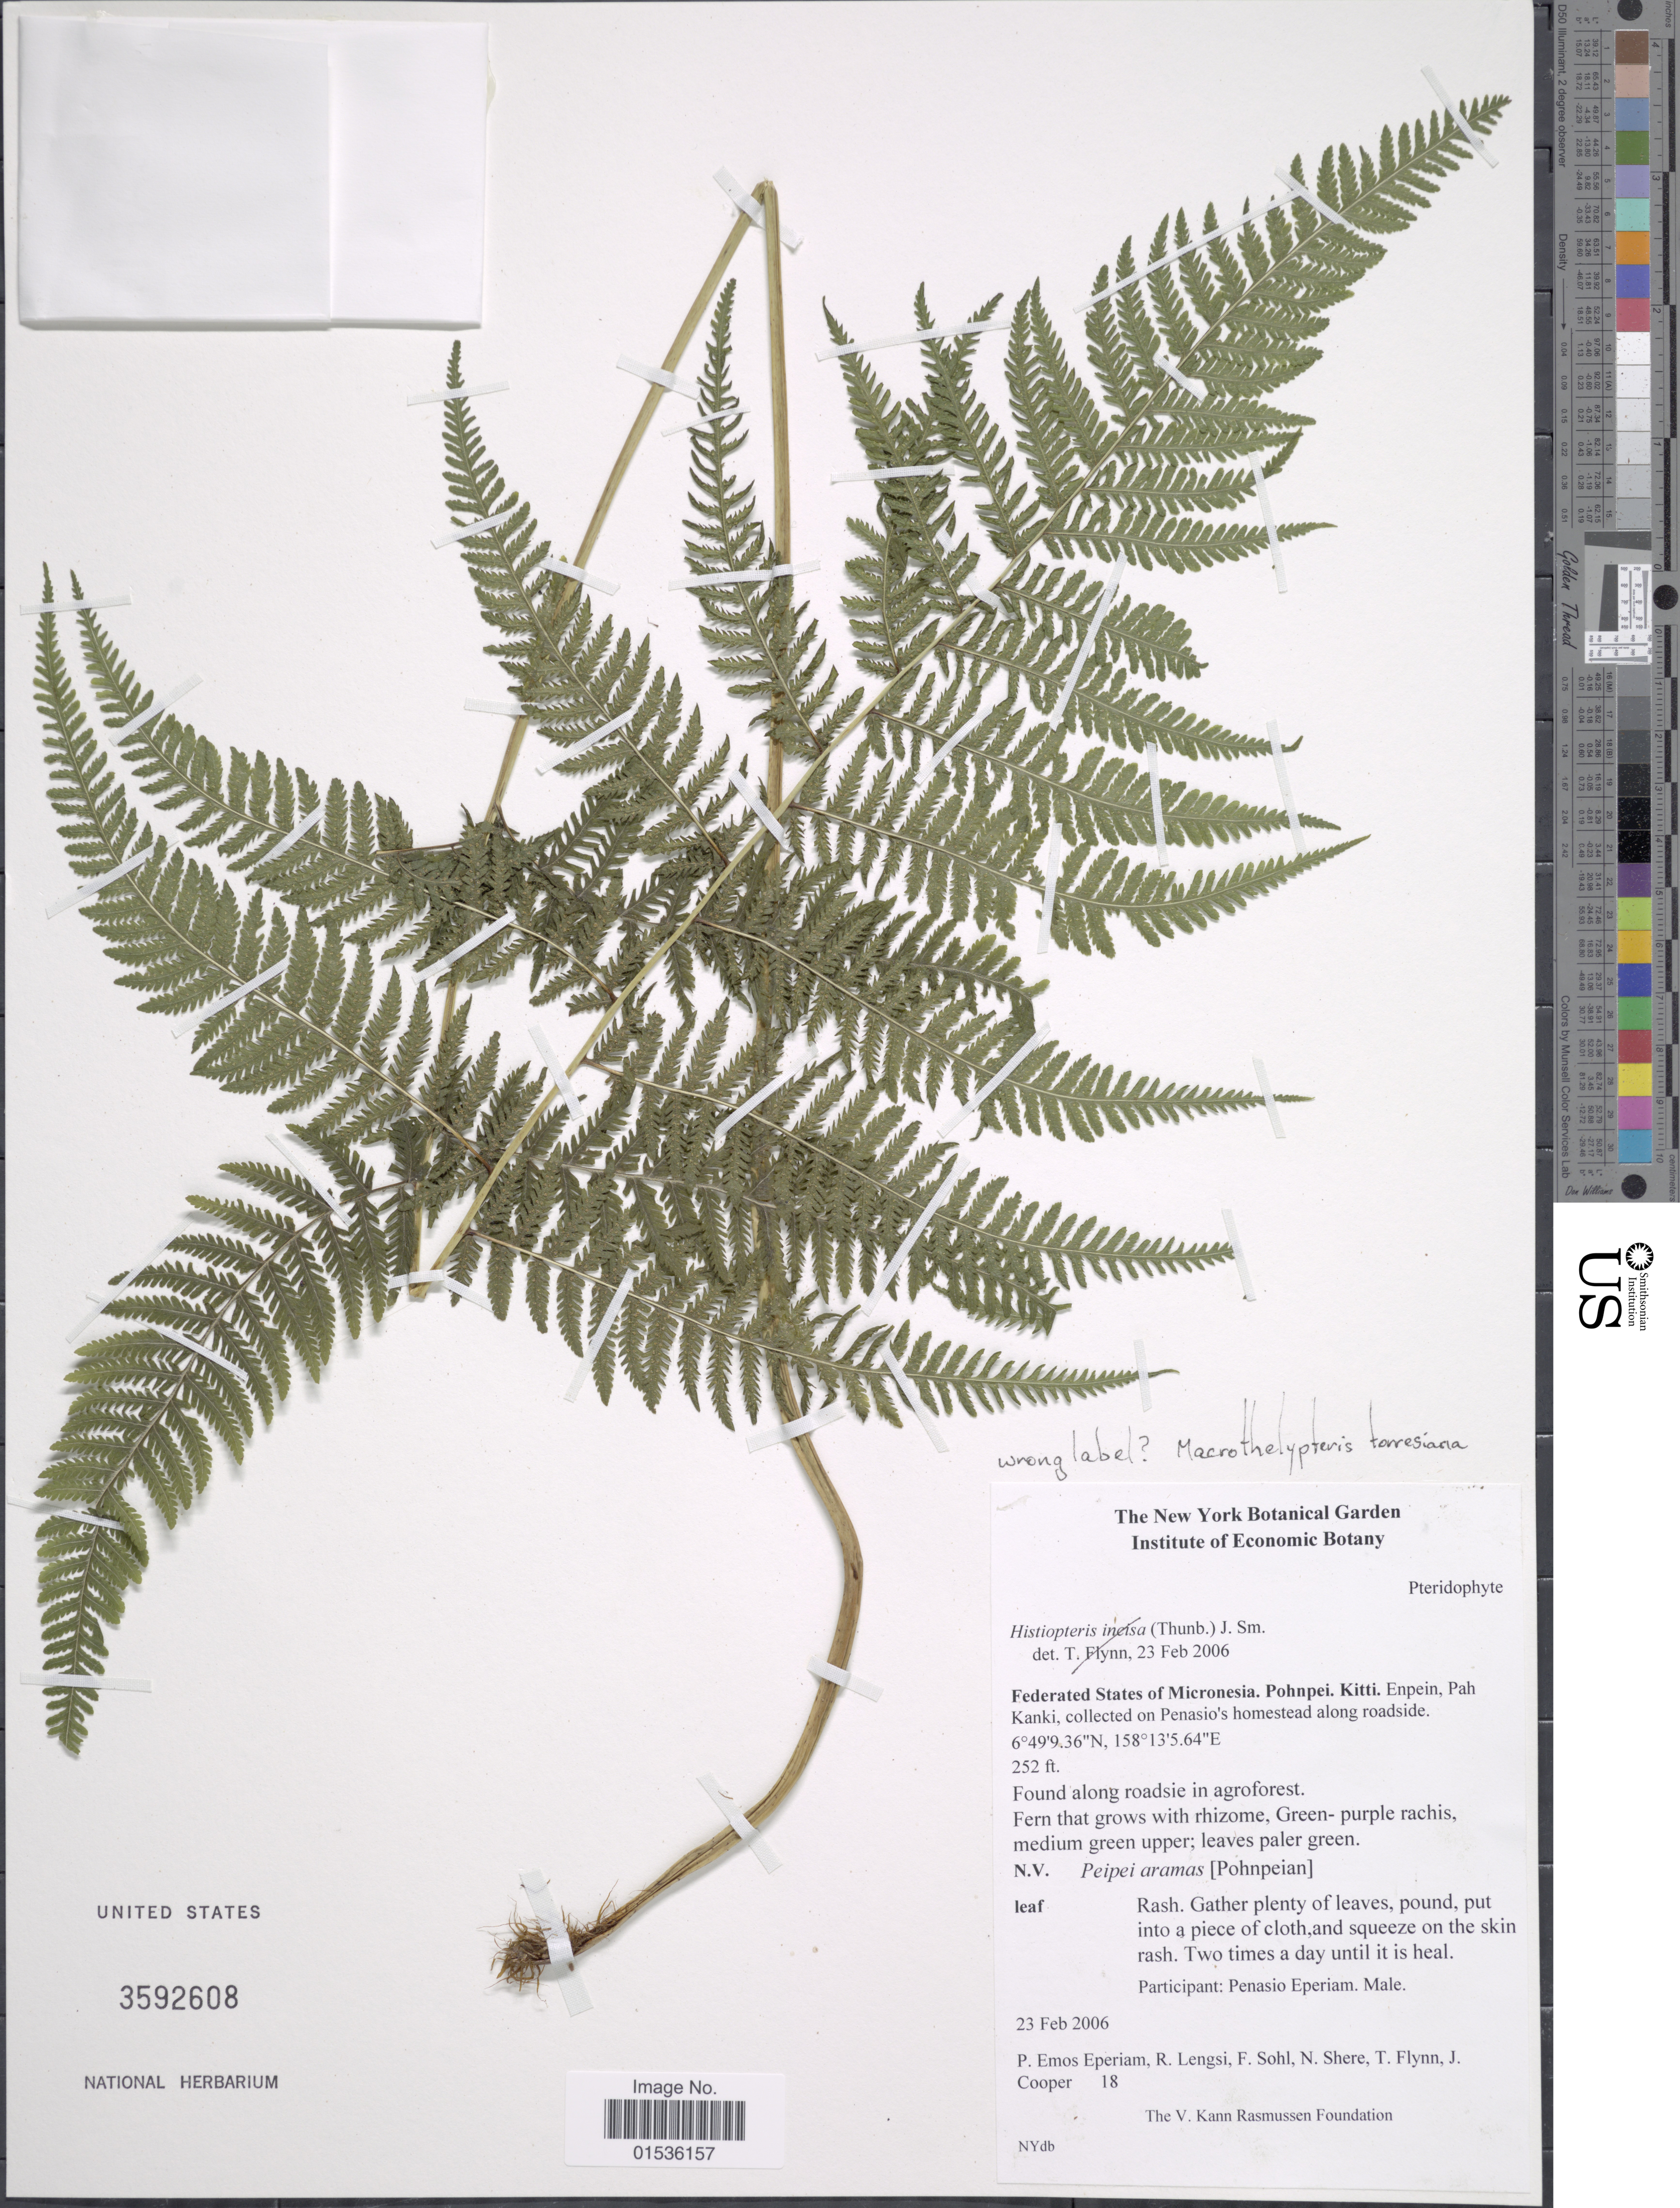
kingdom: Plantae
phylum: Tracheophyta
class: Polypodiopsida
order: Polypodiales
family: Thelypteridaceae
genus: Macrothelypteris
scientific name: Macrothelypteris torresiana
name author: (Gaudich.) Ching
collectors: P. Eperiam, R. Lengsi, F. Sohl, N. Shere & et al.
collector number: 18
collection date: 2006-02-23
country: Micronesia, Federated States of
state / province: Pohnpei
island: Pohnpei [Ponape]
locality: Federated States of Micronesia. Pohnpei Kitti. Enpei, Pah kanki, collected on Penasio's homestead along roadside.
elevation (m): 77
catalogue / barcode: US 3592608